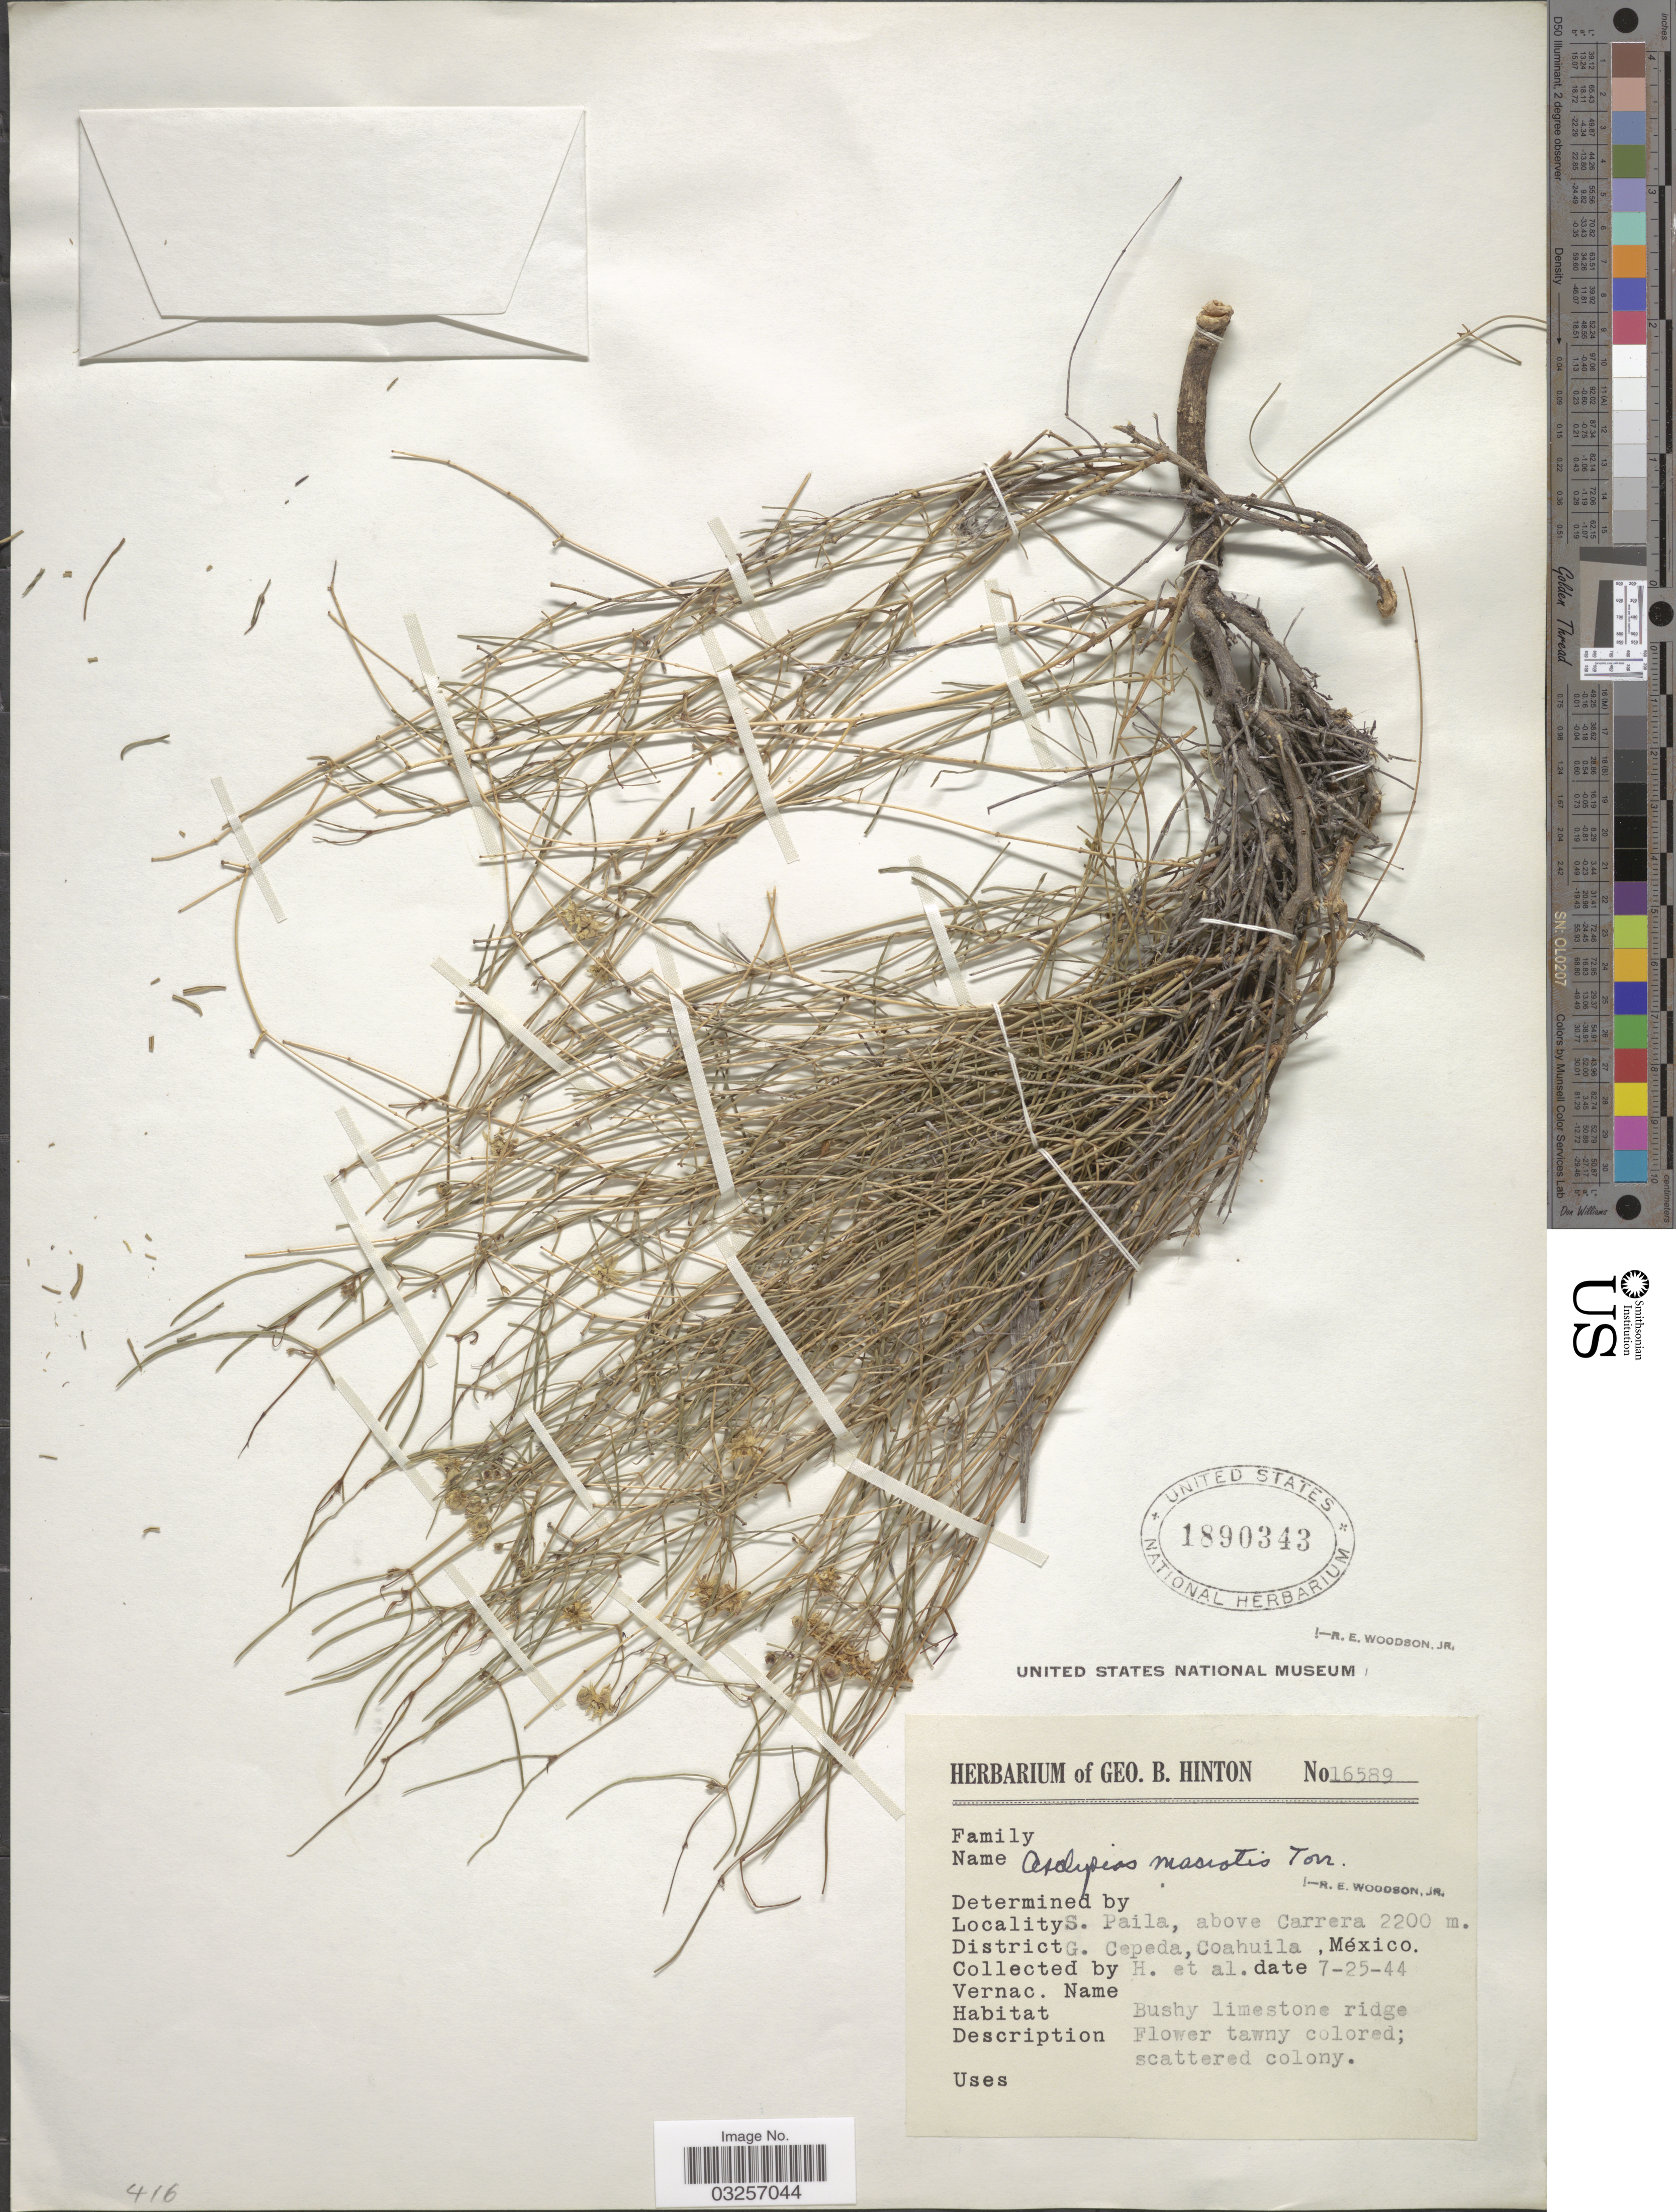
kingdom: Plantae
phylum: Tracheophyta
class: Magnoliopsida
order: Gentianales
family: Apocynaceae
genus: Asclepias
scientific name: Asclepias macrotis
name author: Torr.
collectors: G. B. Hinton & et al.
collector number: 16589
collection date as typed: Transcribed d/m/y: 25/7/44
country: Mexico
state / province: Coahuila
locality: S. Paila, above Carrera. District G. Cepeda.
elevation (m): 2200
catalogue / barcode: US 1890343